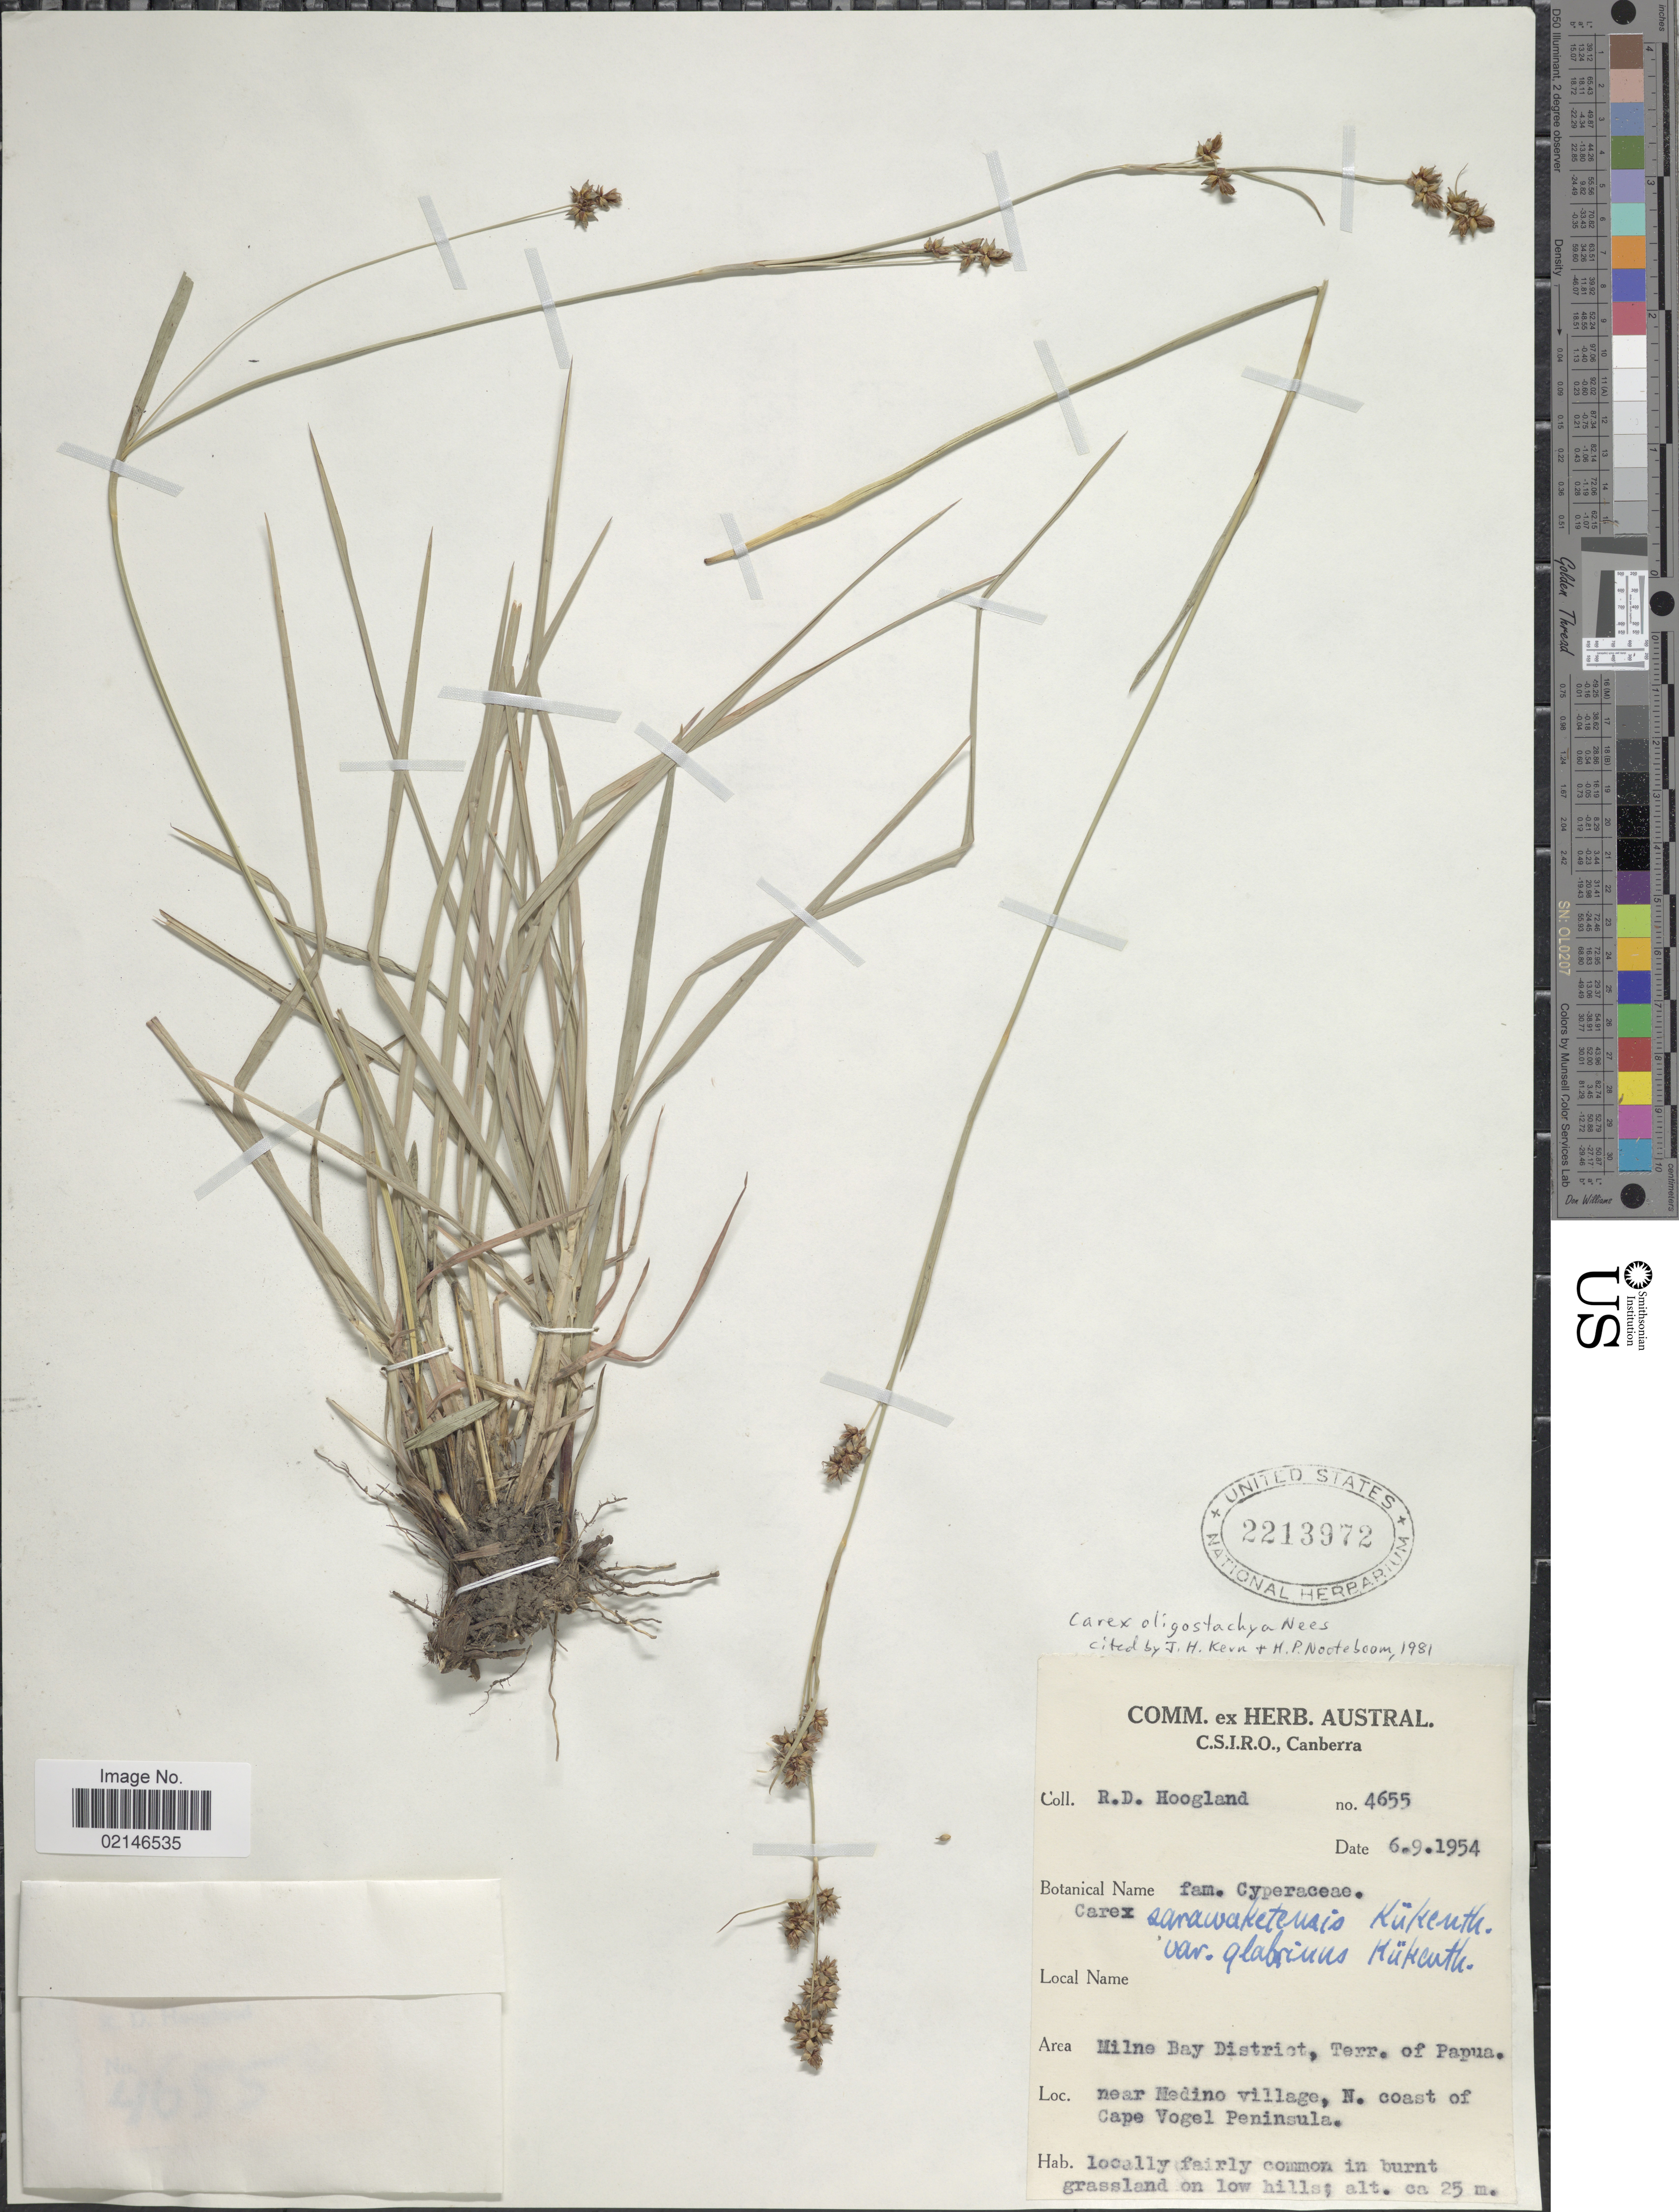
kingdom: Plantae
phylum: Tracheophyta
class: Liliopsida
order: Poales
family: Cyperaceae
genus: Carex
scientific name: Carex oligostachya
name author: Nees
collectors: R. D. Hoogland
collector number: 4655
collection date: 1954-09-06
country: Papua New Guinea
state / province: Milne Bay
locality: Milne Bay District, Terr. of Papua, near Medino village, N. Coast of Cape Vogel Peninsula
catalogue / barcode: US 2213972